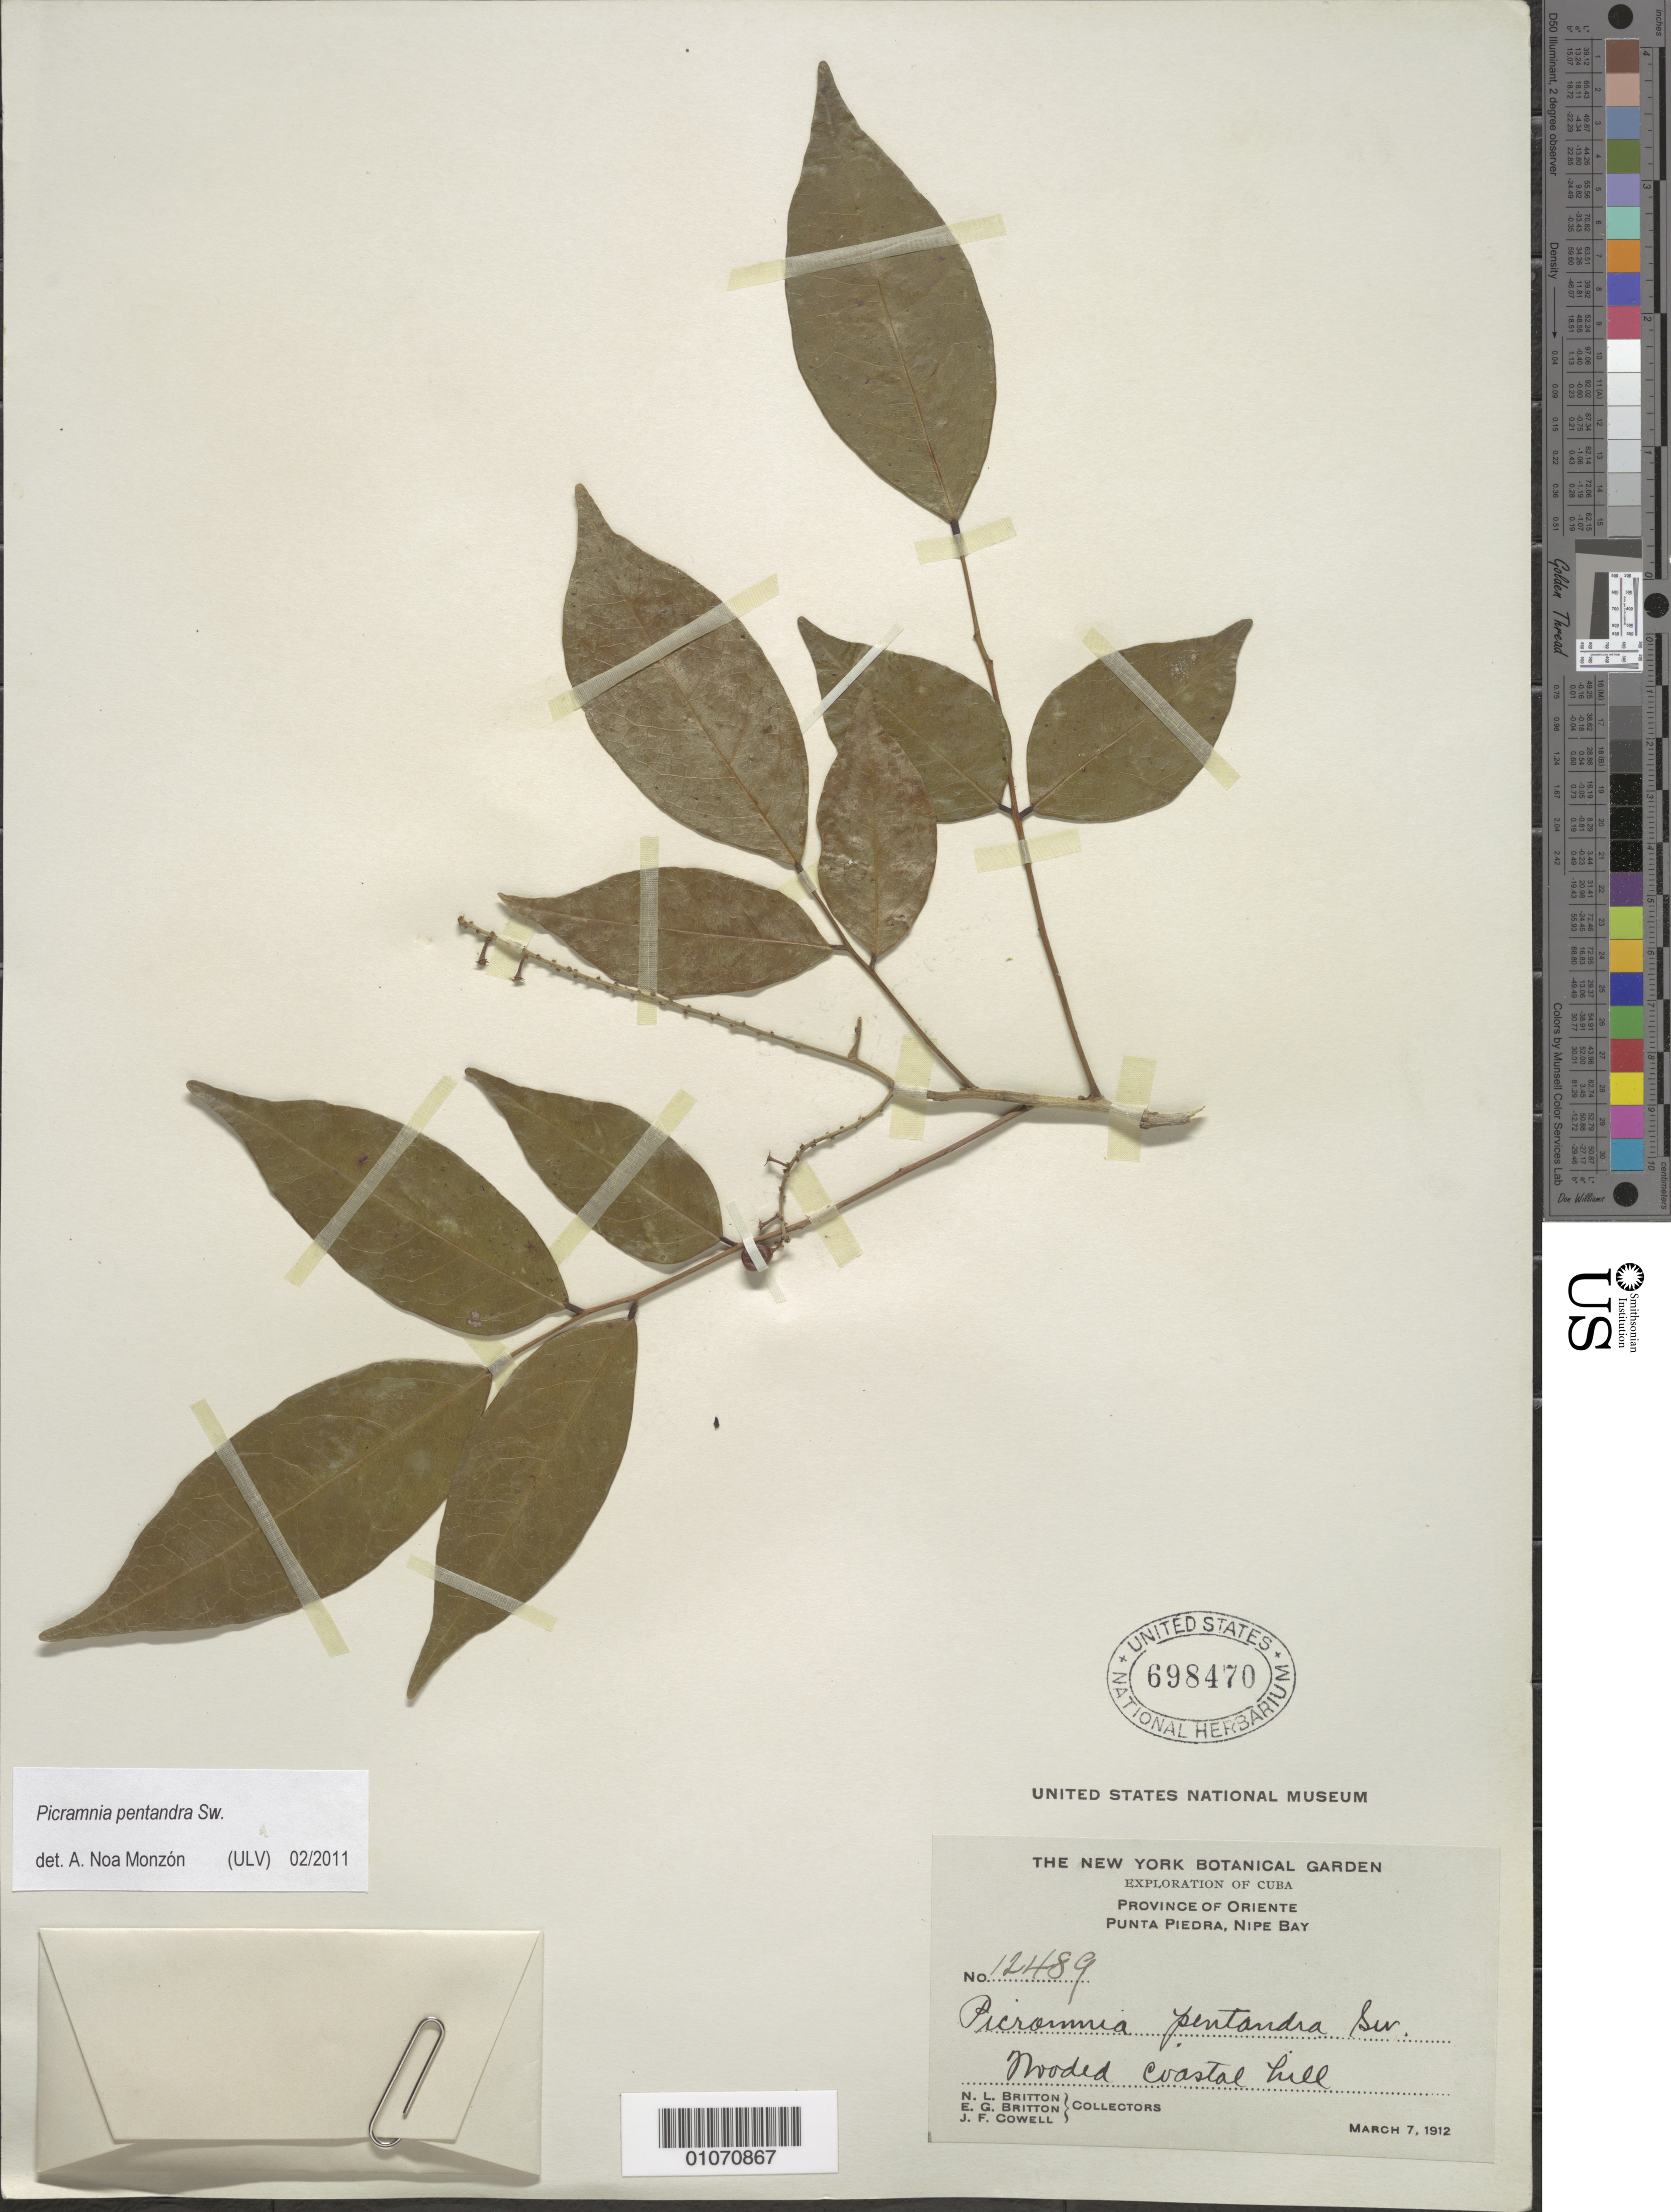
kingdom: Plantae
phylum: Tracheophyta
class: Magnoliopsida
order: Picramniales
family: Picramniaceae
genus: Picramnia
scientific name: Picramnia pentandra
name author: Sw.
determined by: Noa Monzón, A.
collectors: N. Britton, E. G. Britton & J. F. Cowell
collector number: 12489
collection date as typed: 07 Mar 1912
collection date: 1912-03-07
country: Cuba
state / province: Holguín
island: Cuba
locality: Punta Piedra, Nipe Bay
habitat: Wooded coastal hill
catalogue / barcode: US 698470